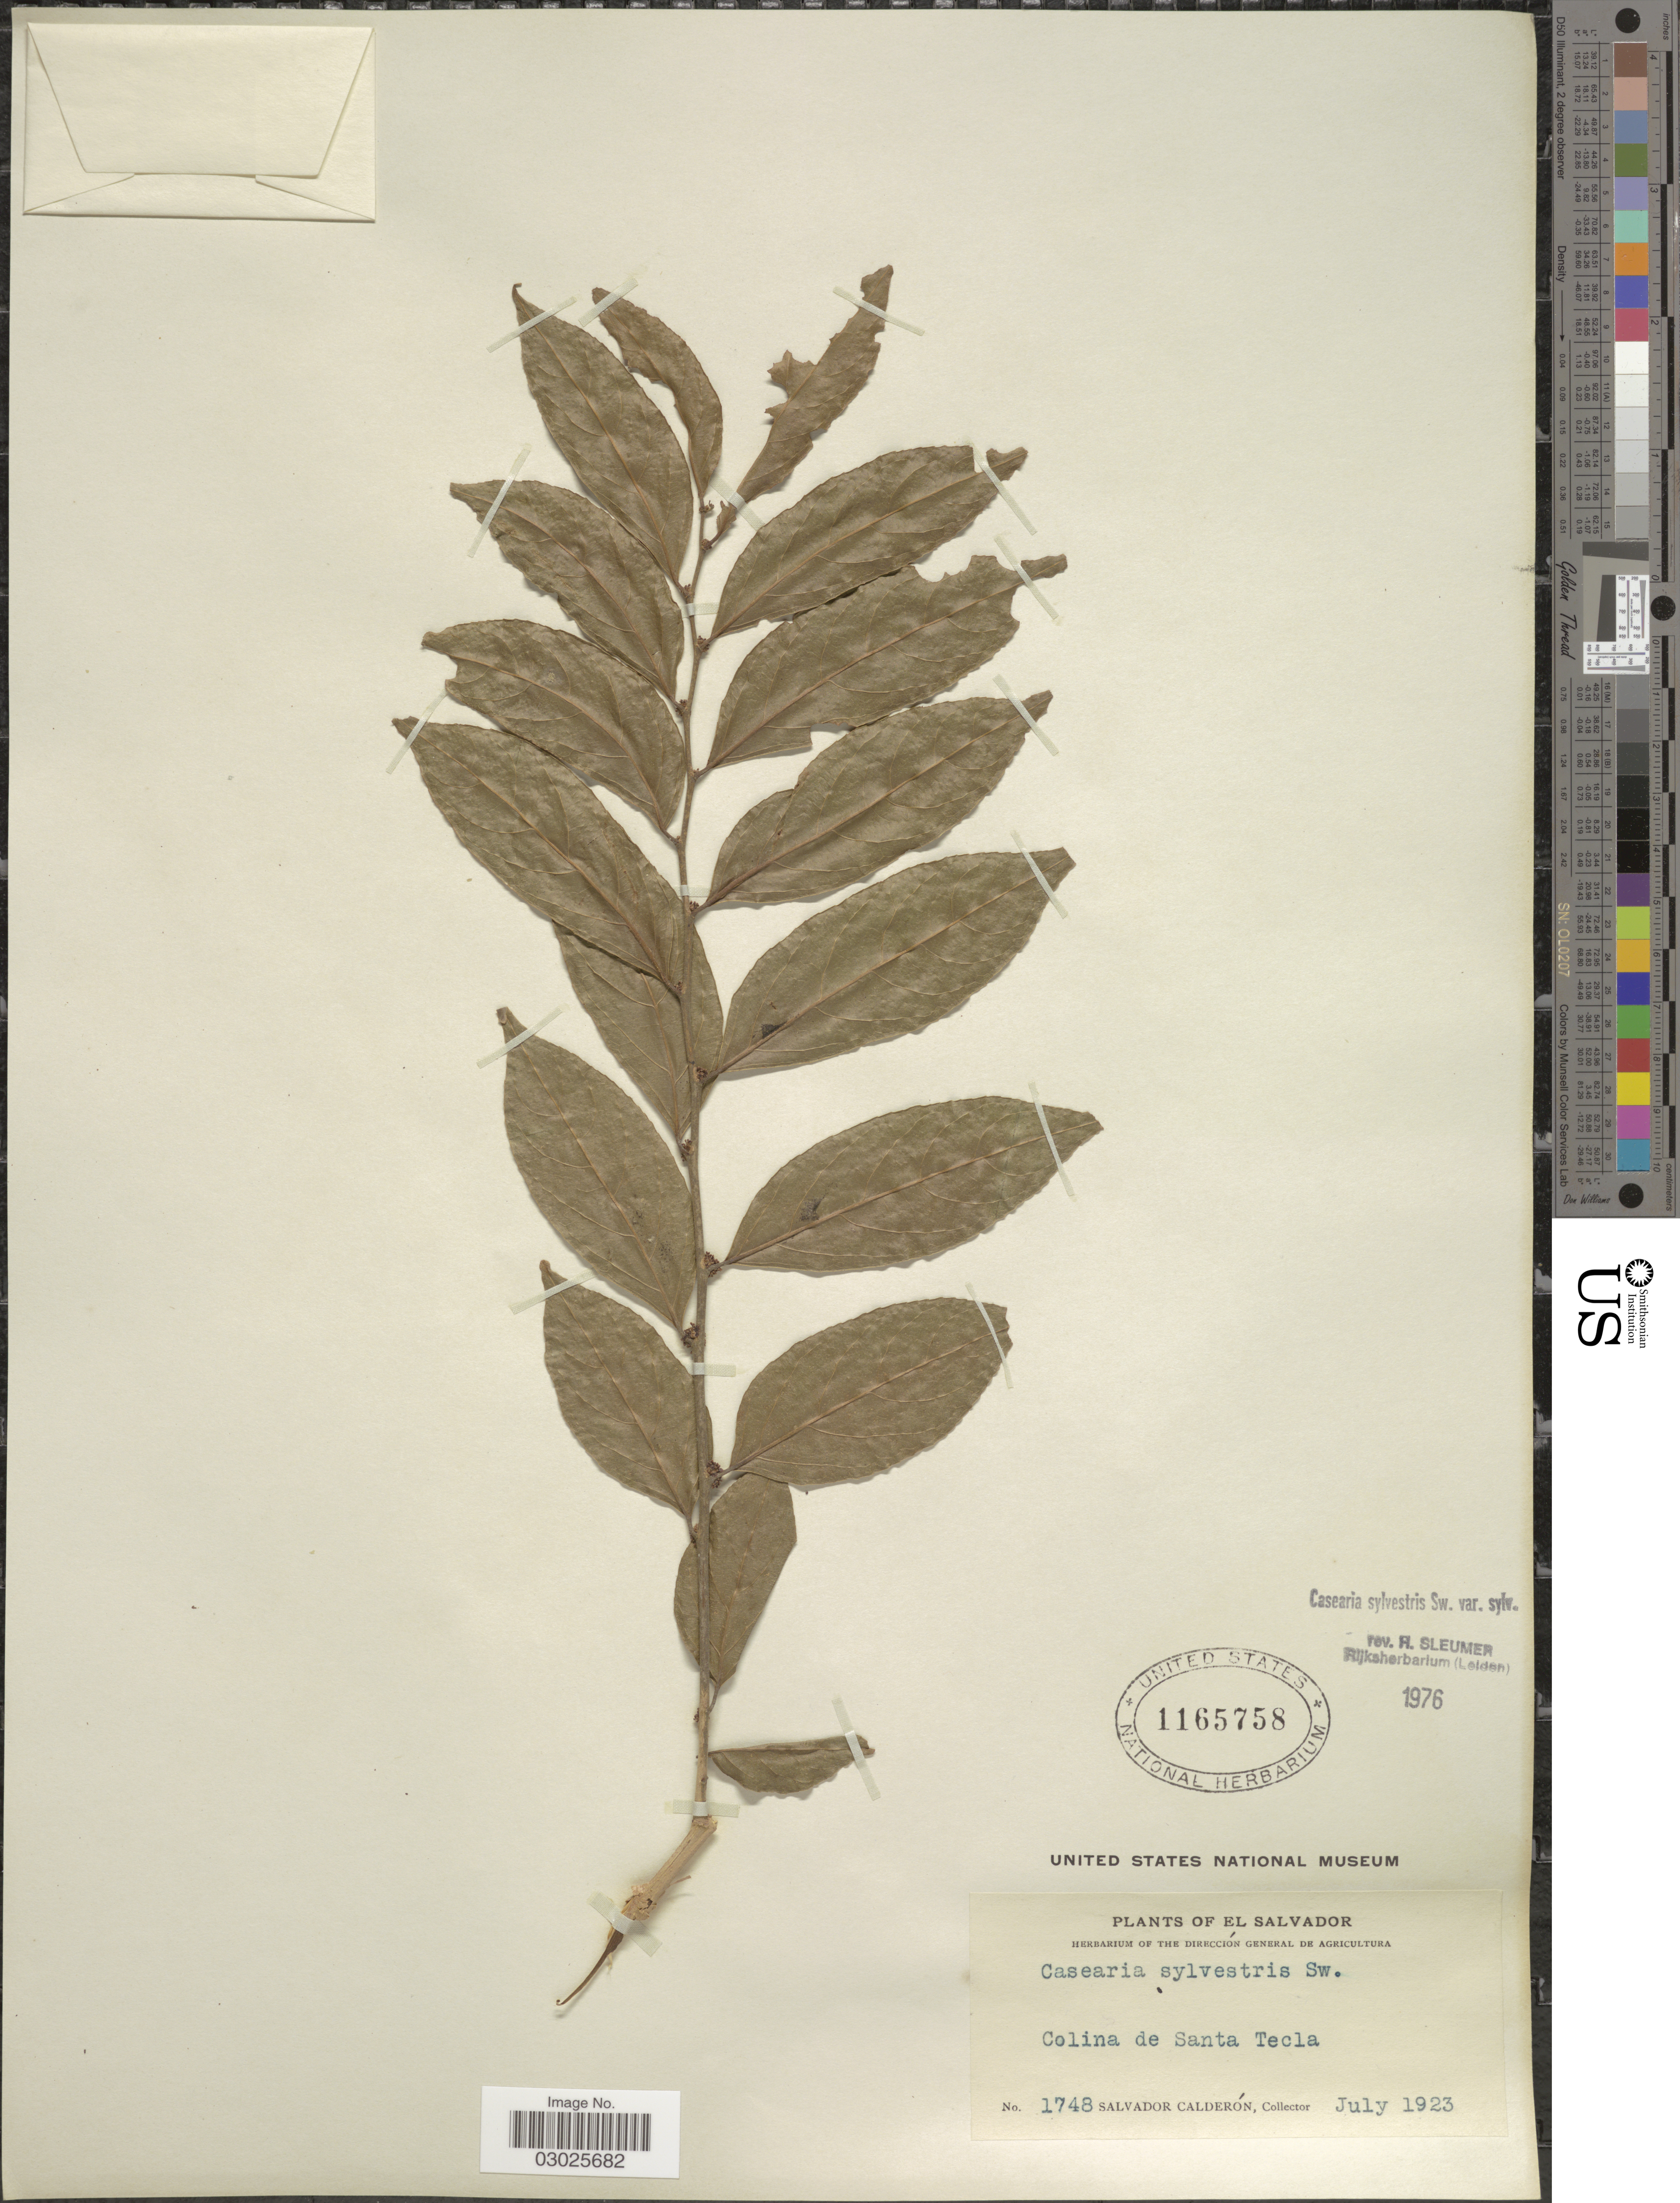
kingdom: Plantae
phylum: Tracheophyta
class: Magnoliopsida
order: Malpighiales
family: Salicaceae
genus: Casearia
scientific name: Casearia sylvestris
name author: Sw.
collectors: S. Calderón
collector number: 1748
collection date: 1923-07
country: El Salvador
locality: Colina de Santa Tecla.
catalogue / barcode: US 1165758